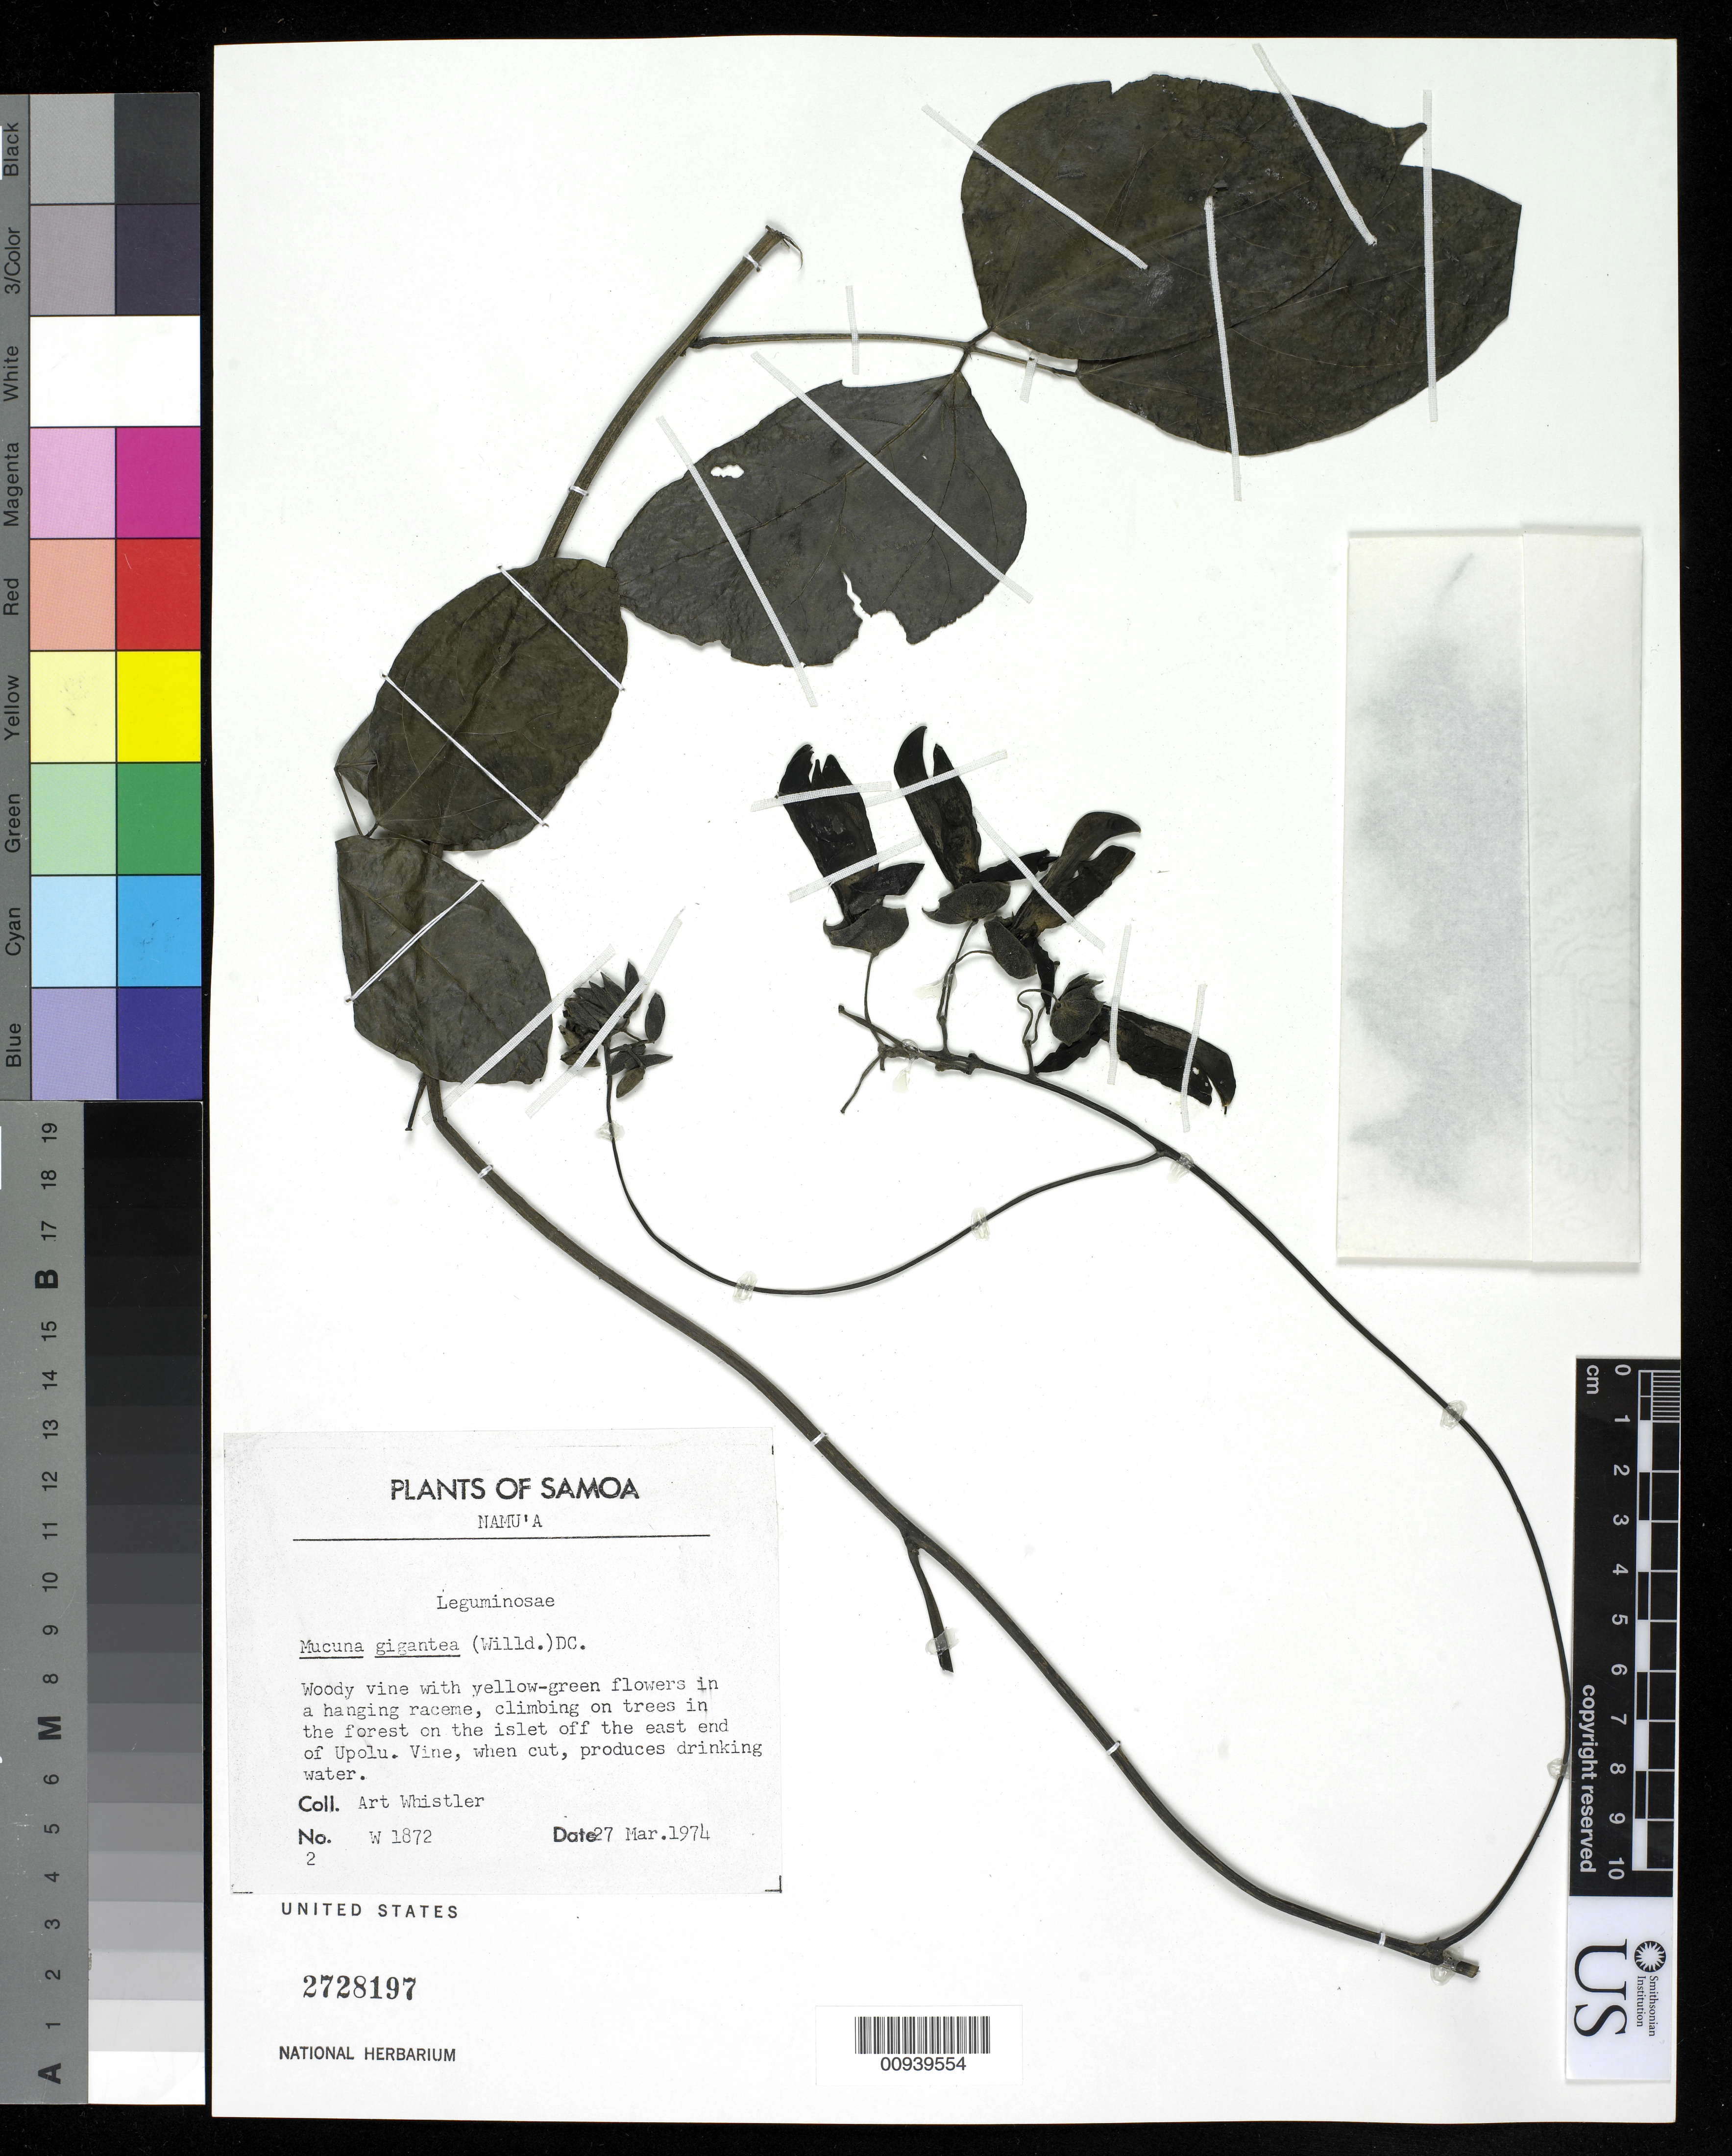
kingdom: Plantae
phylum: Tracheophyta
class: Magnoliopsida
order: Fabales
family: Fabaceae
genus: Mucuna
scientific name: Mucuna gigantea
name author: (Willd.) DC.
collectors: A. Whistler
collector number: W 1872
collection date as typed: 27 Mar 1974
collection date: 1974-03-27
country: Samoa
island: Upolu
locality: On the islet off the east end of Upolu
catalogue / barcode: US 2728197